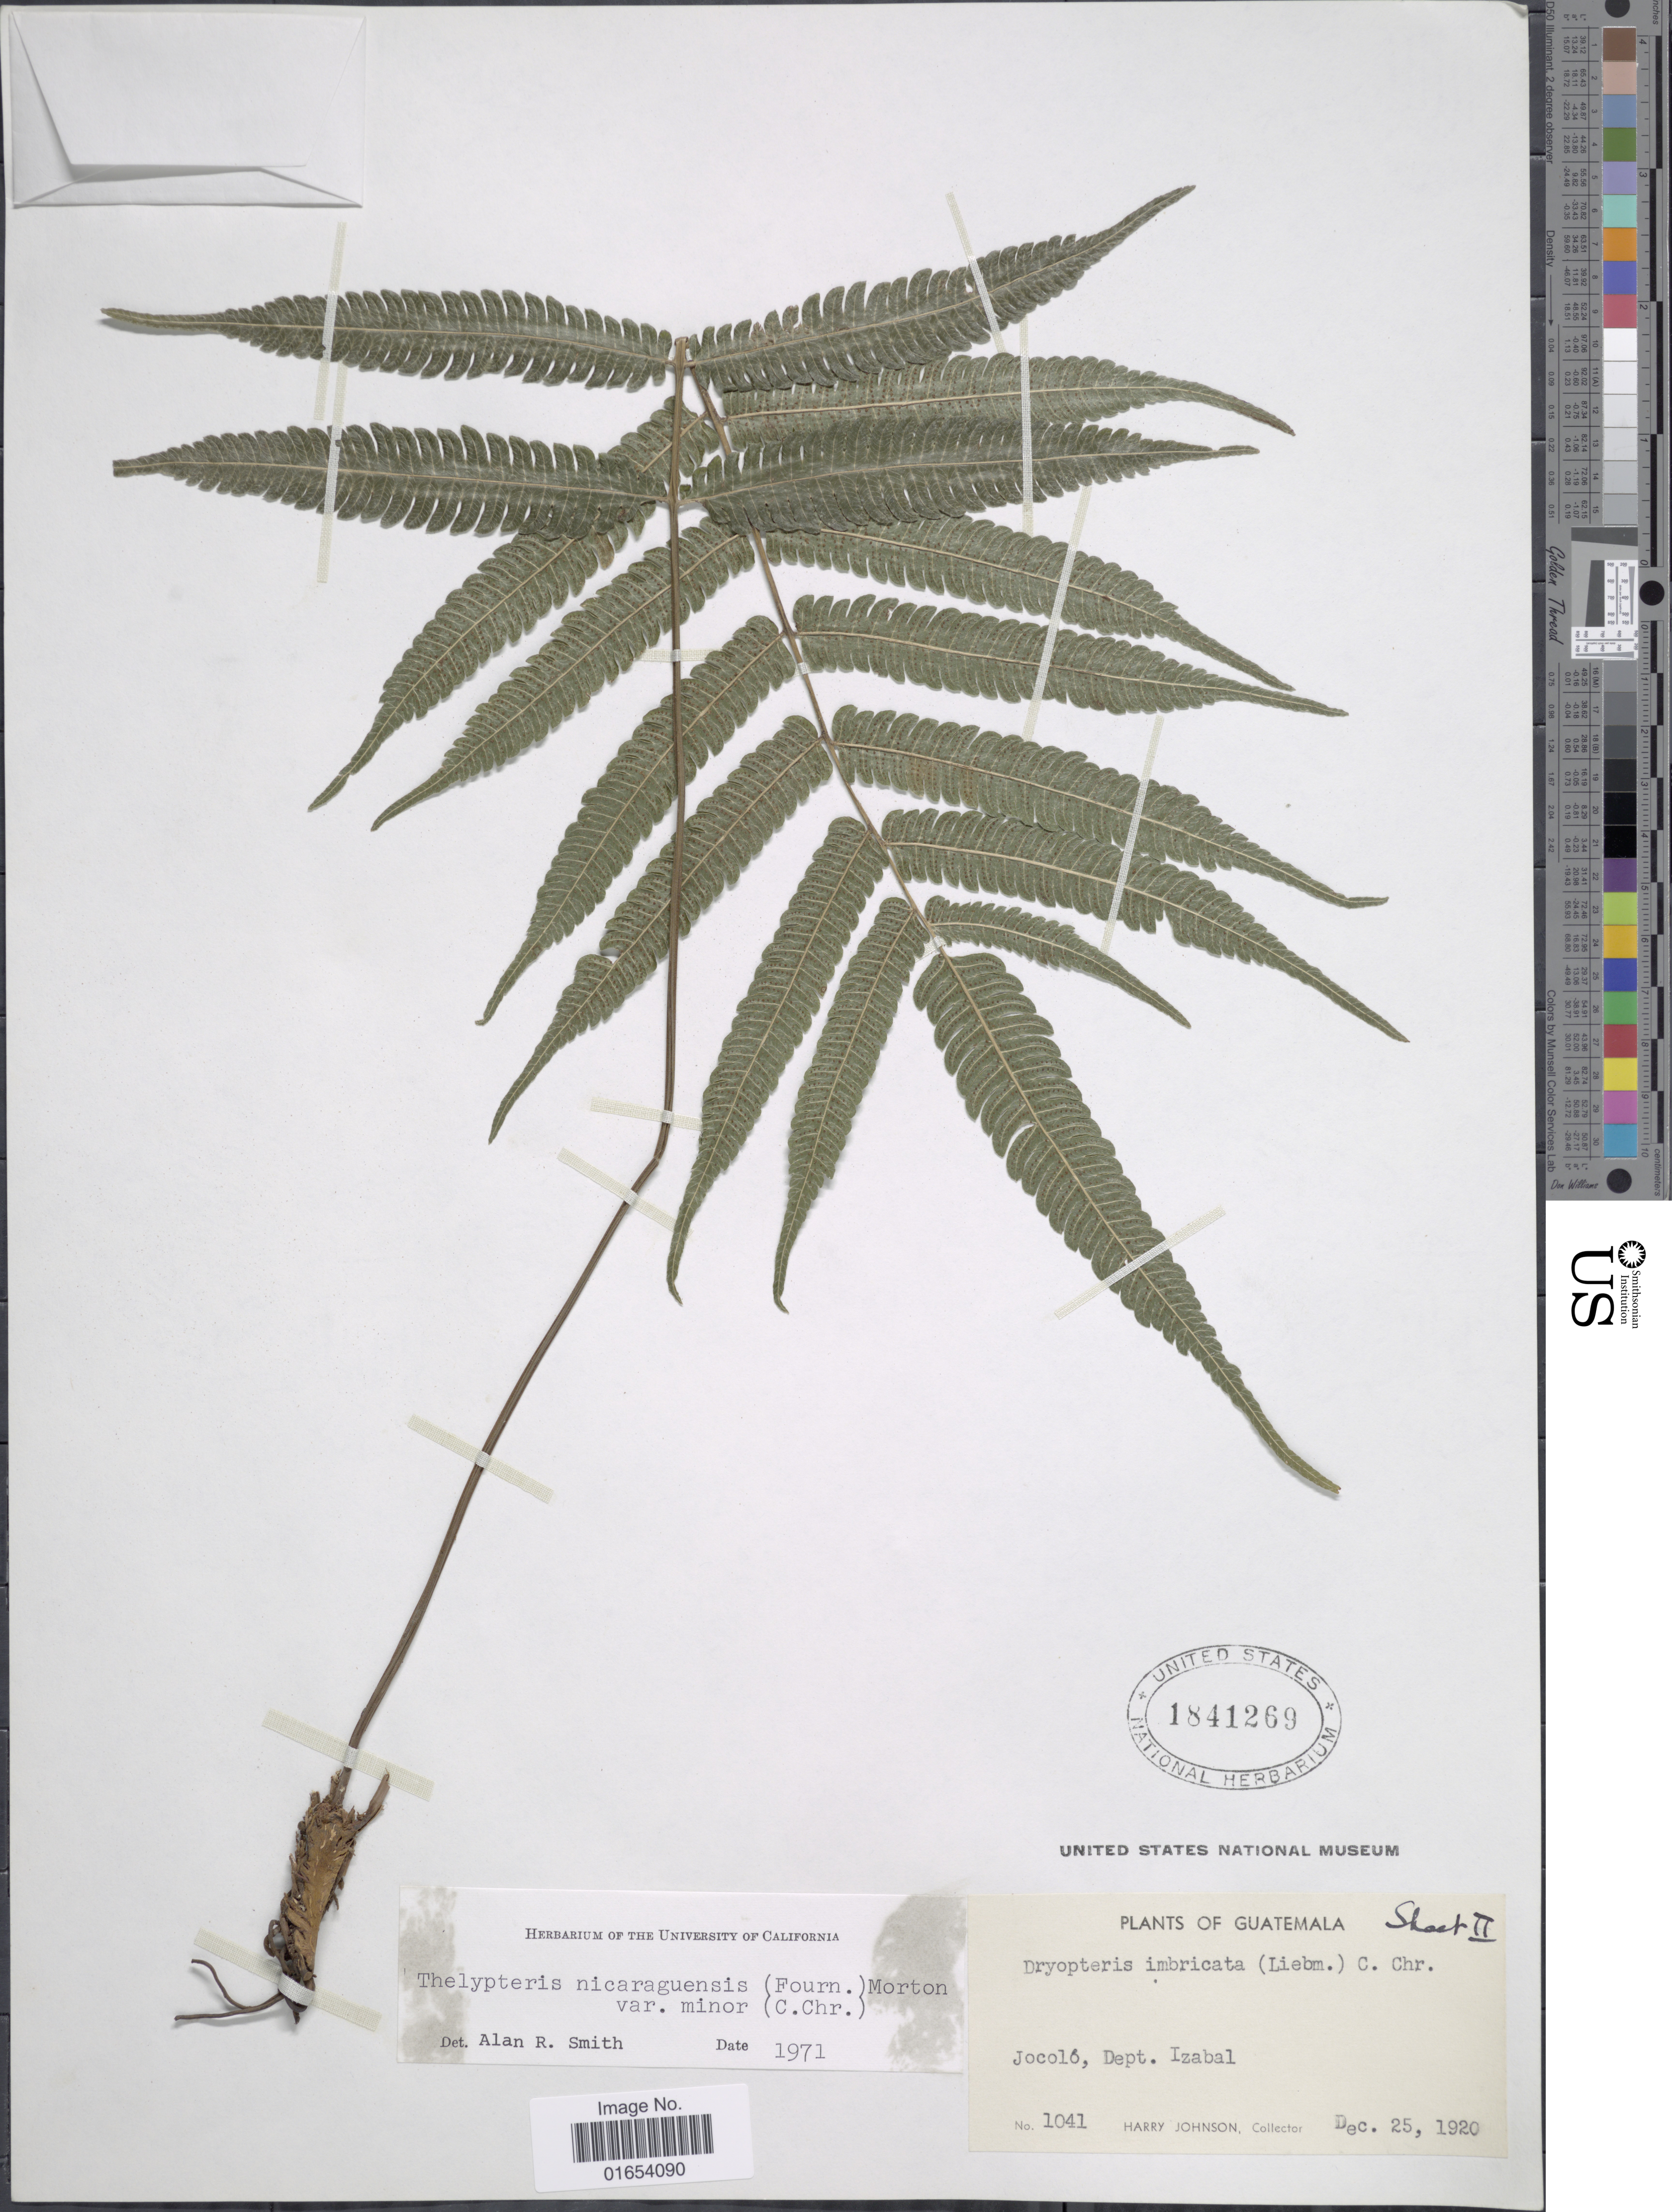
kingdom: Plantae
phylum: Tracheophyta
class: Polypodiopsida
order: Polypodiales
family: Thelypteridaceae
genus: Goniopteris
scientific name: Goniopteris minor (C. Chr.) comb. nov., ined 2015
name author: (C. Chr.)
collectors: H. Johnson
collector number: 1041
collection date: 1920-12-25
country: Guatemala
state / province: Izabal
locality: Guatemala, Jocolo, Dept. Izabal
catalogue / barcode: US 1841269